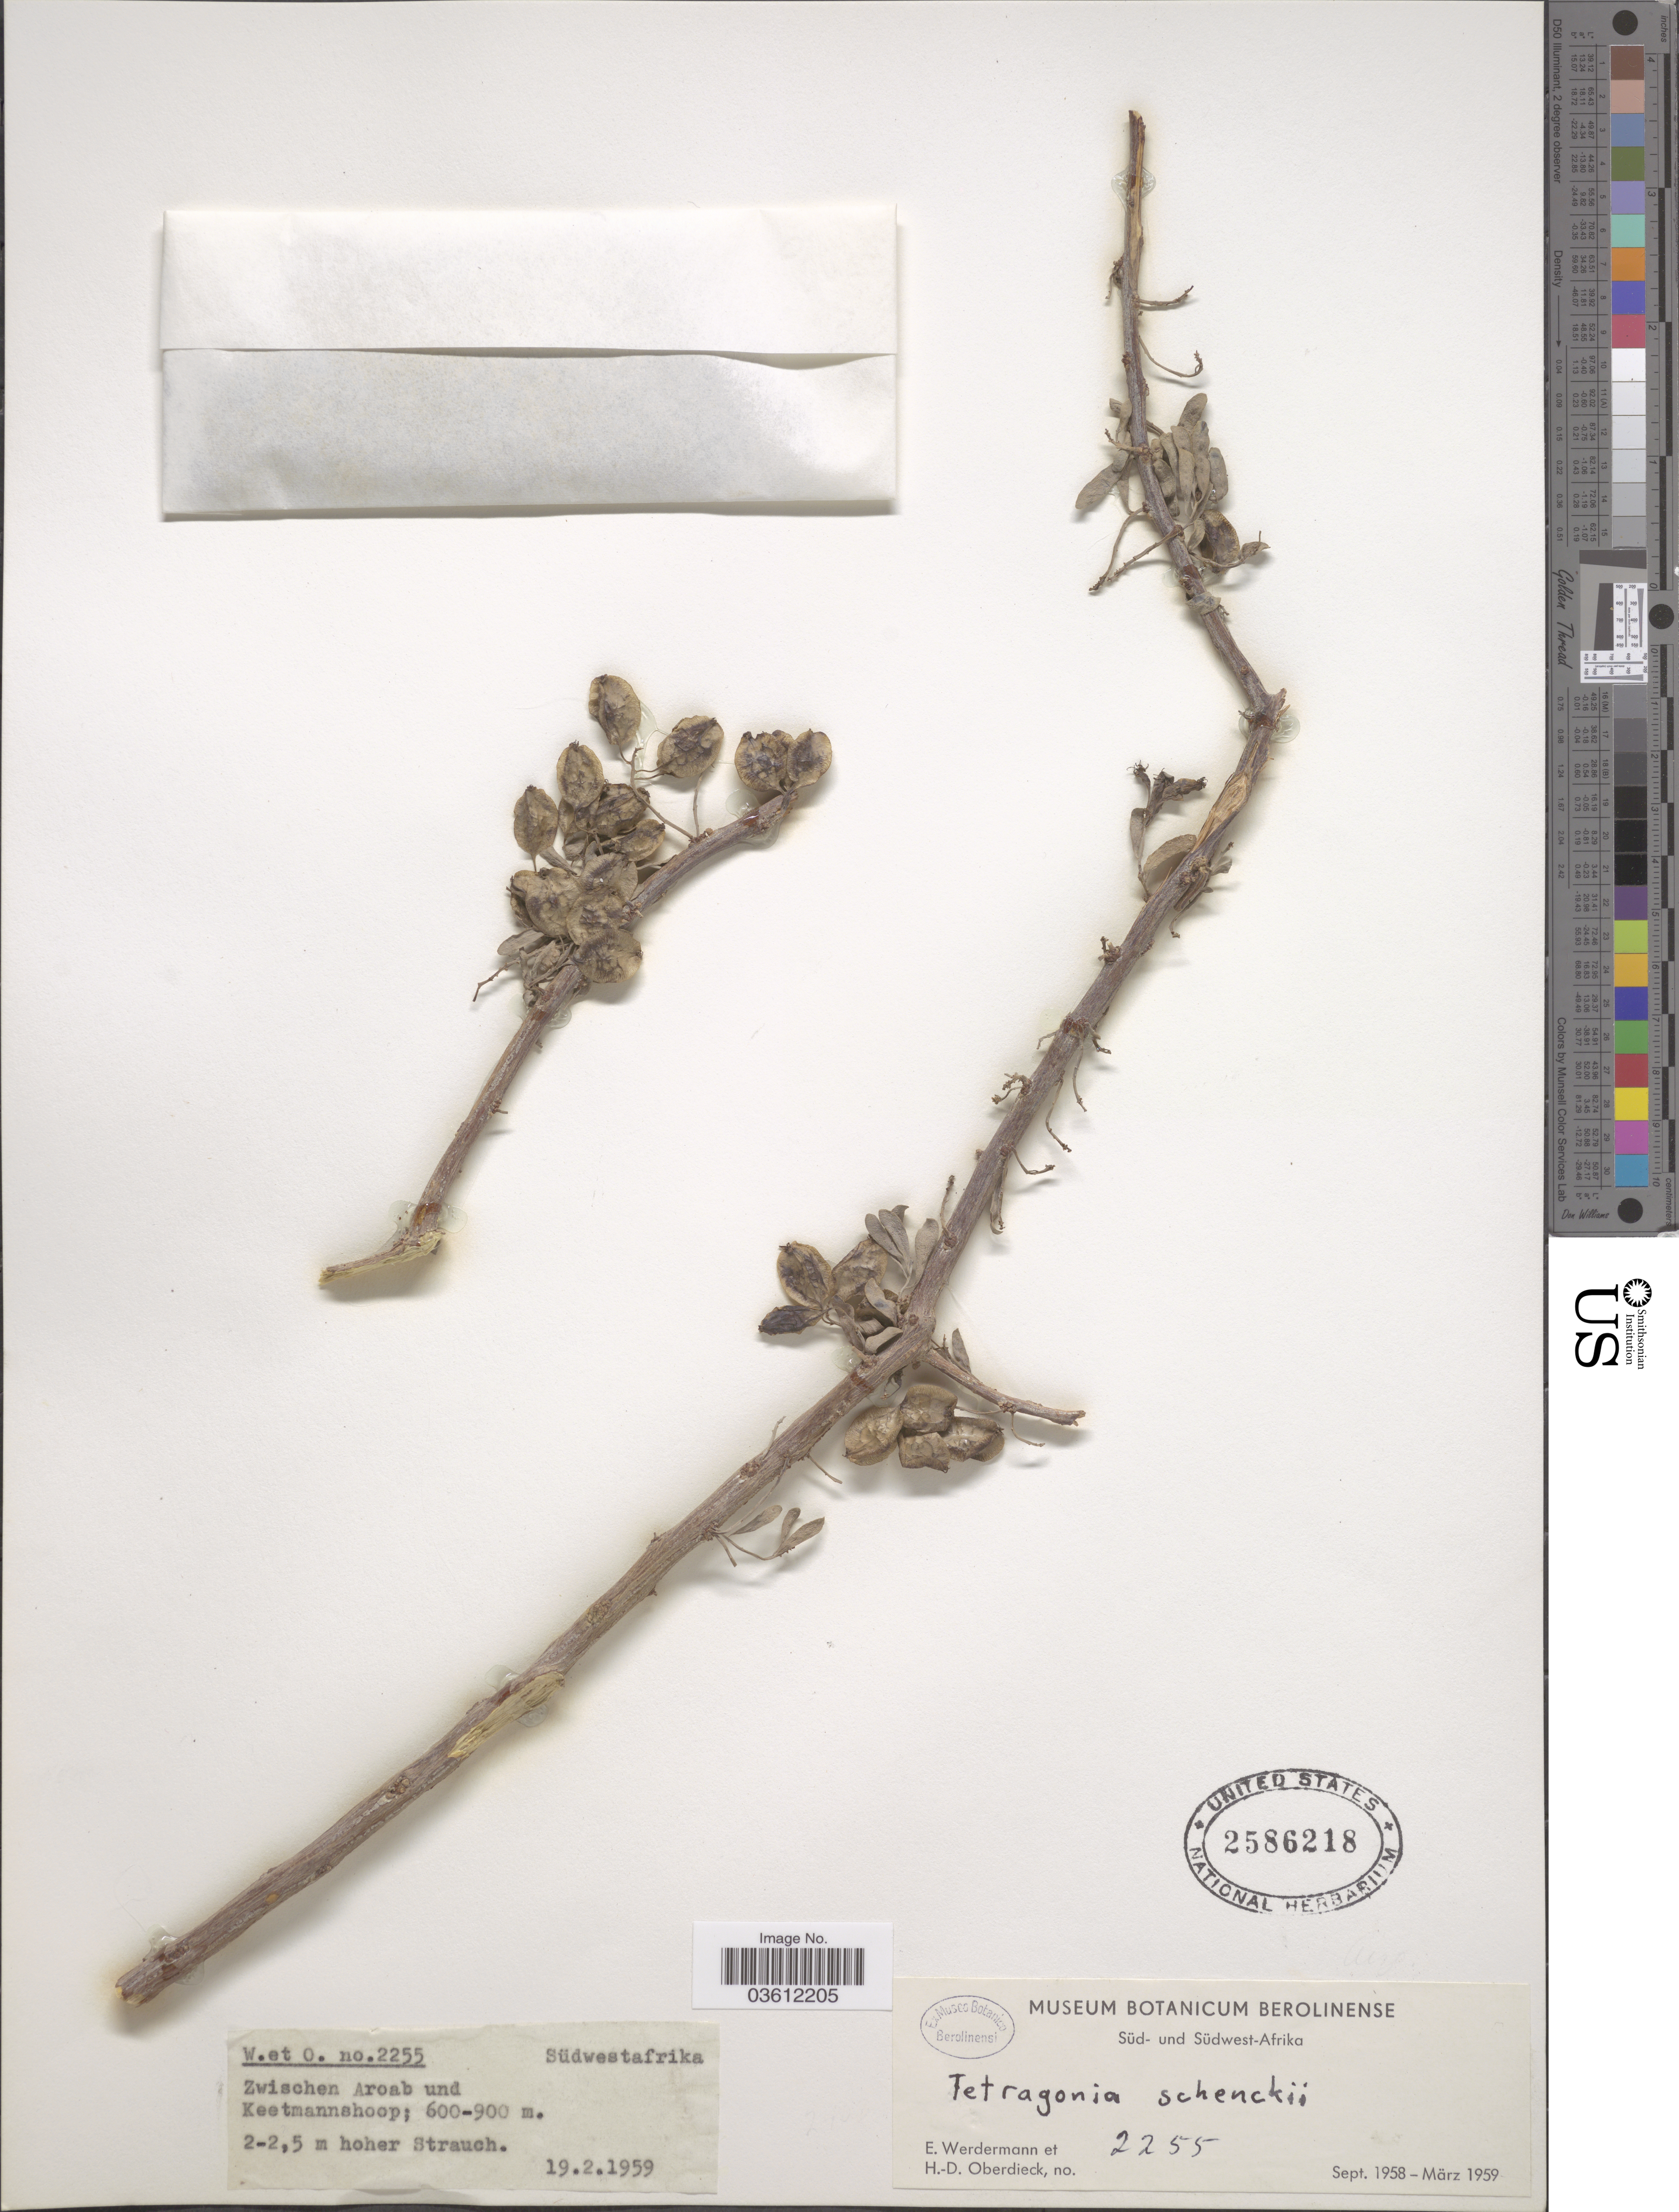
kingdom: Plantae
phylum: Tracheophyta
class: Magnoliopsida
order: Caryophyllales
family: Aizoaceae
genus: Anisostigma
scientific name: Anisostigma schenckii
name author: (Schinz) Schinz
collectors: E. Werdermann & H. Oberdieck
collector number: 2255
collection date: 1959-02-19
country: Namibia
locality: Südwestafrika. Zwischen Aroab und Keetmannshoop.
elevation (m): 600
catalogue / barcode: US 2586218